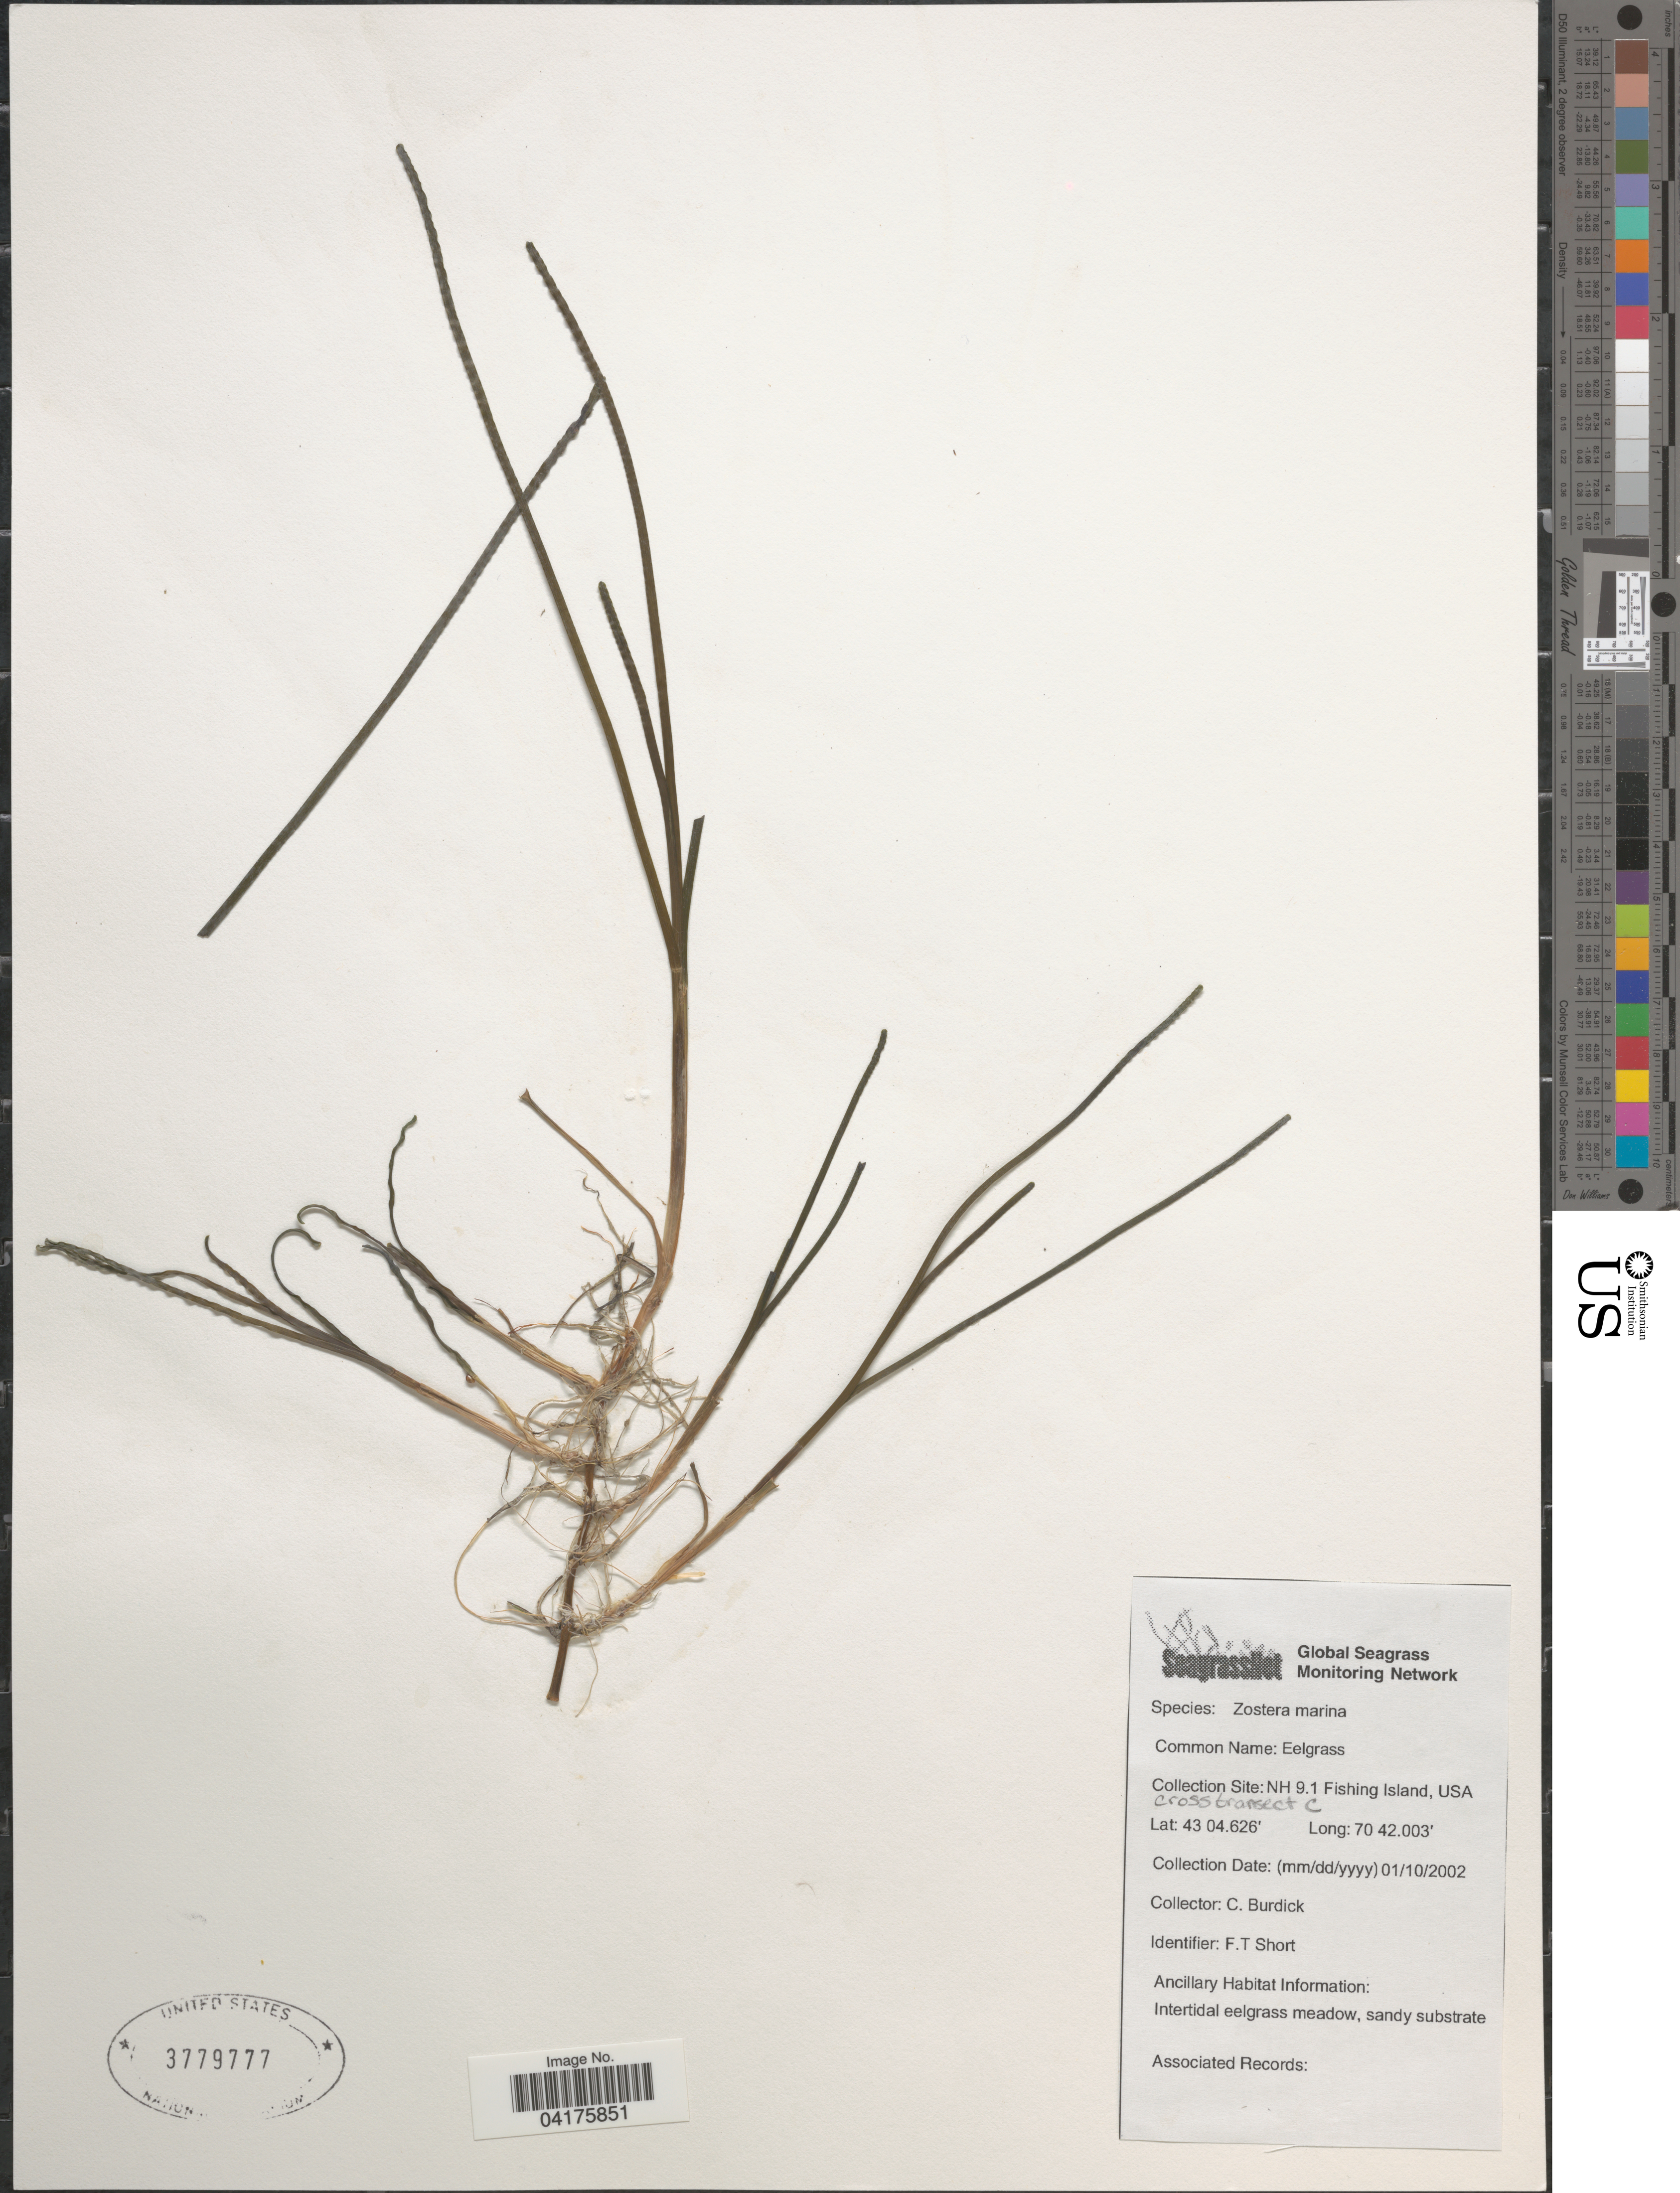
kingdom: Plantae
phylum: Tracheophyta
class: Liliopsida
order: Alismatales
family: Zosteraceae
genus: Zostera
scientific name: Zostera marina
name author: L.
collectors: C. Burdick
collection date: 2002-01-10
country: United States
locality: NH 9.1 Fishing Island. Cross transect C.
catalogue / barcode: US 3779777